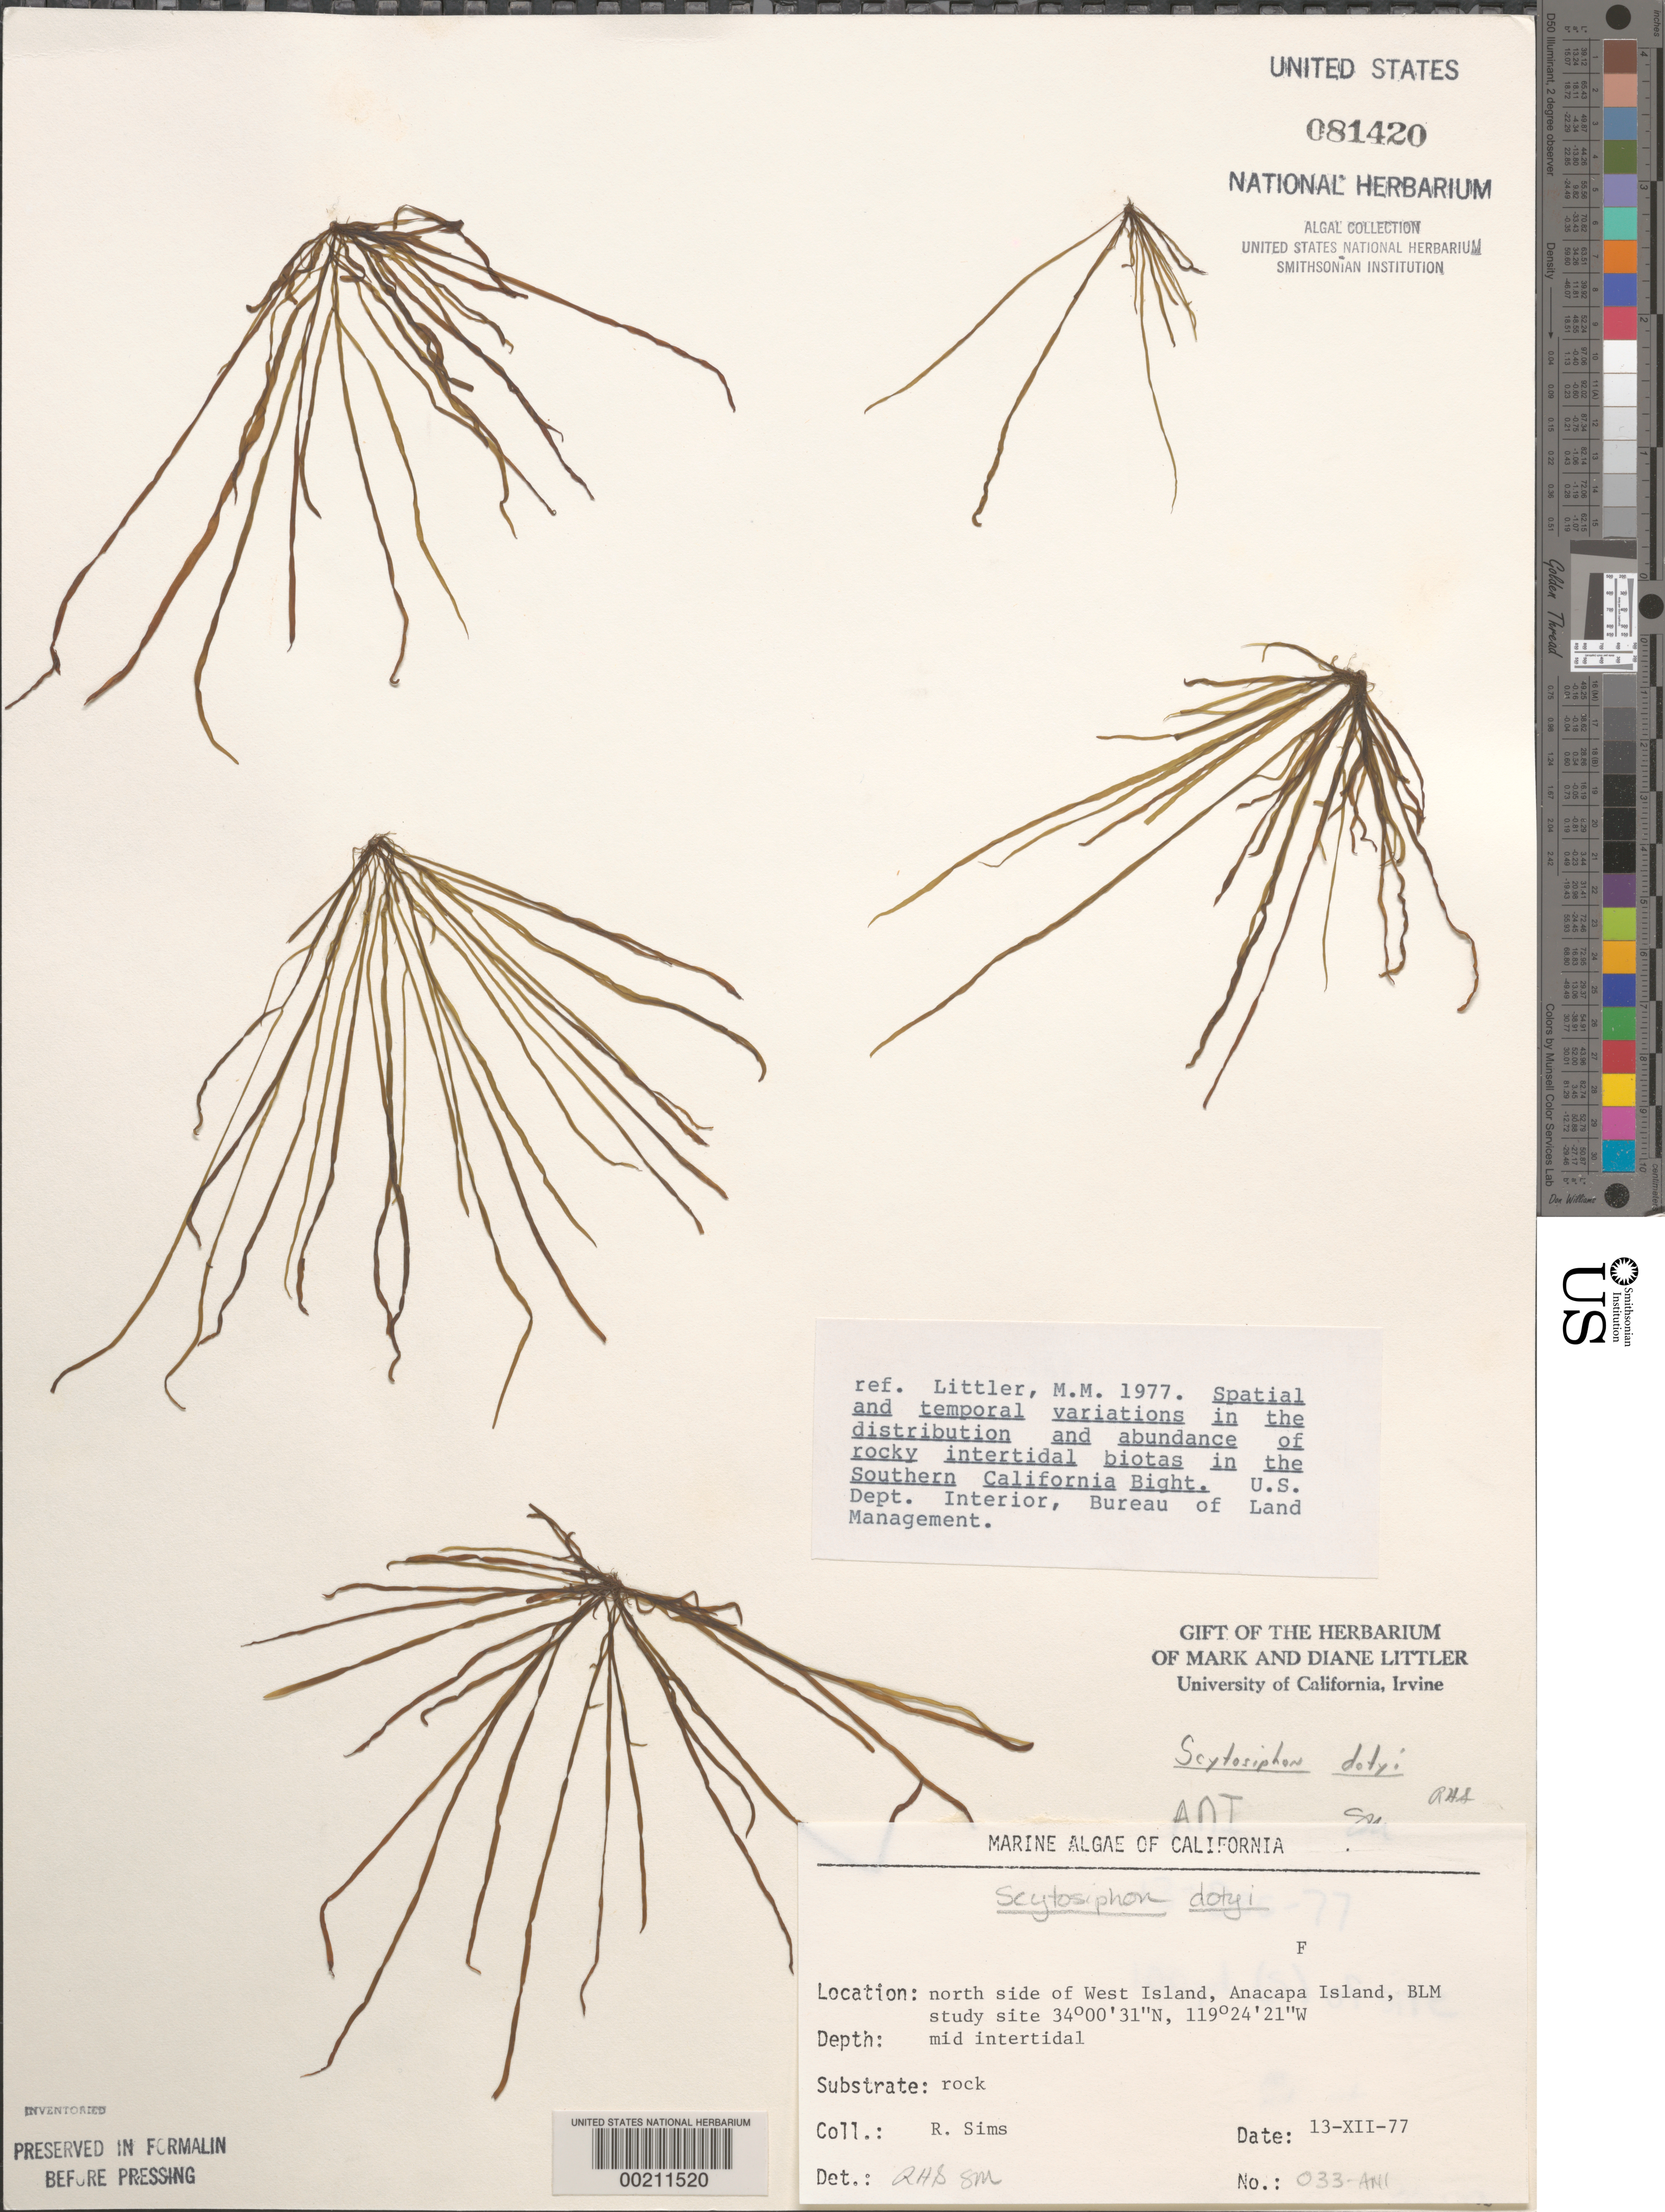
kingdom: Chromista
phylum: Ochrophyta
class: Phaeophyceae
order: Scytosiphonales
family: Scytosiphonaceae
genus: Scytosiphon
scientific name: Scytosiphon dotyi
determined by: Sims, Robert H.; Murray, S. N.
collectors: R. H. Sims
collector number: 033-ANI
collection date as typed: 13 Dec 1977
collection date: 1977-12-13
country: United States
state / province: California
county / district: Ventura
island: Anacapa Island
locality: North side of west island, northwest end of Frenchy's Cove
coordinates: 34 00'31"N, 119 24'21"W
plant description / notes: BLM-SOCALBIGHT Rocky Intertidal Survey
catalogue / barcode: US 81420